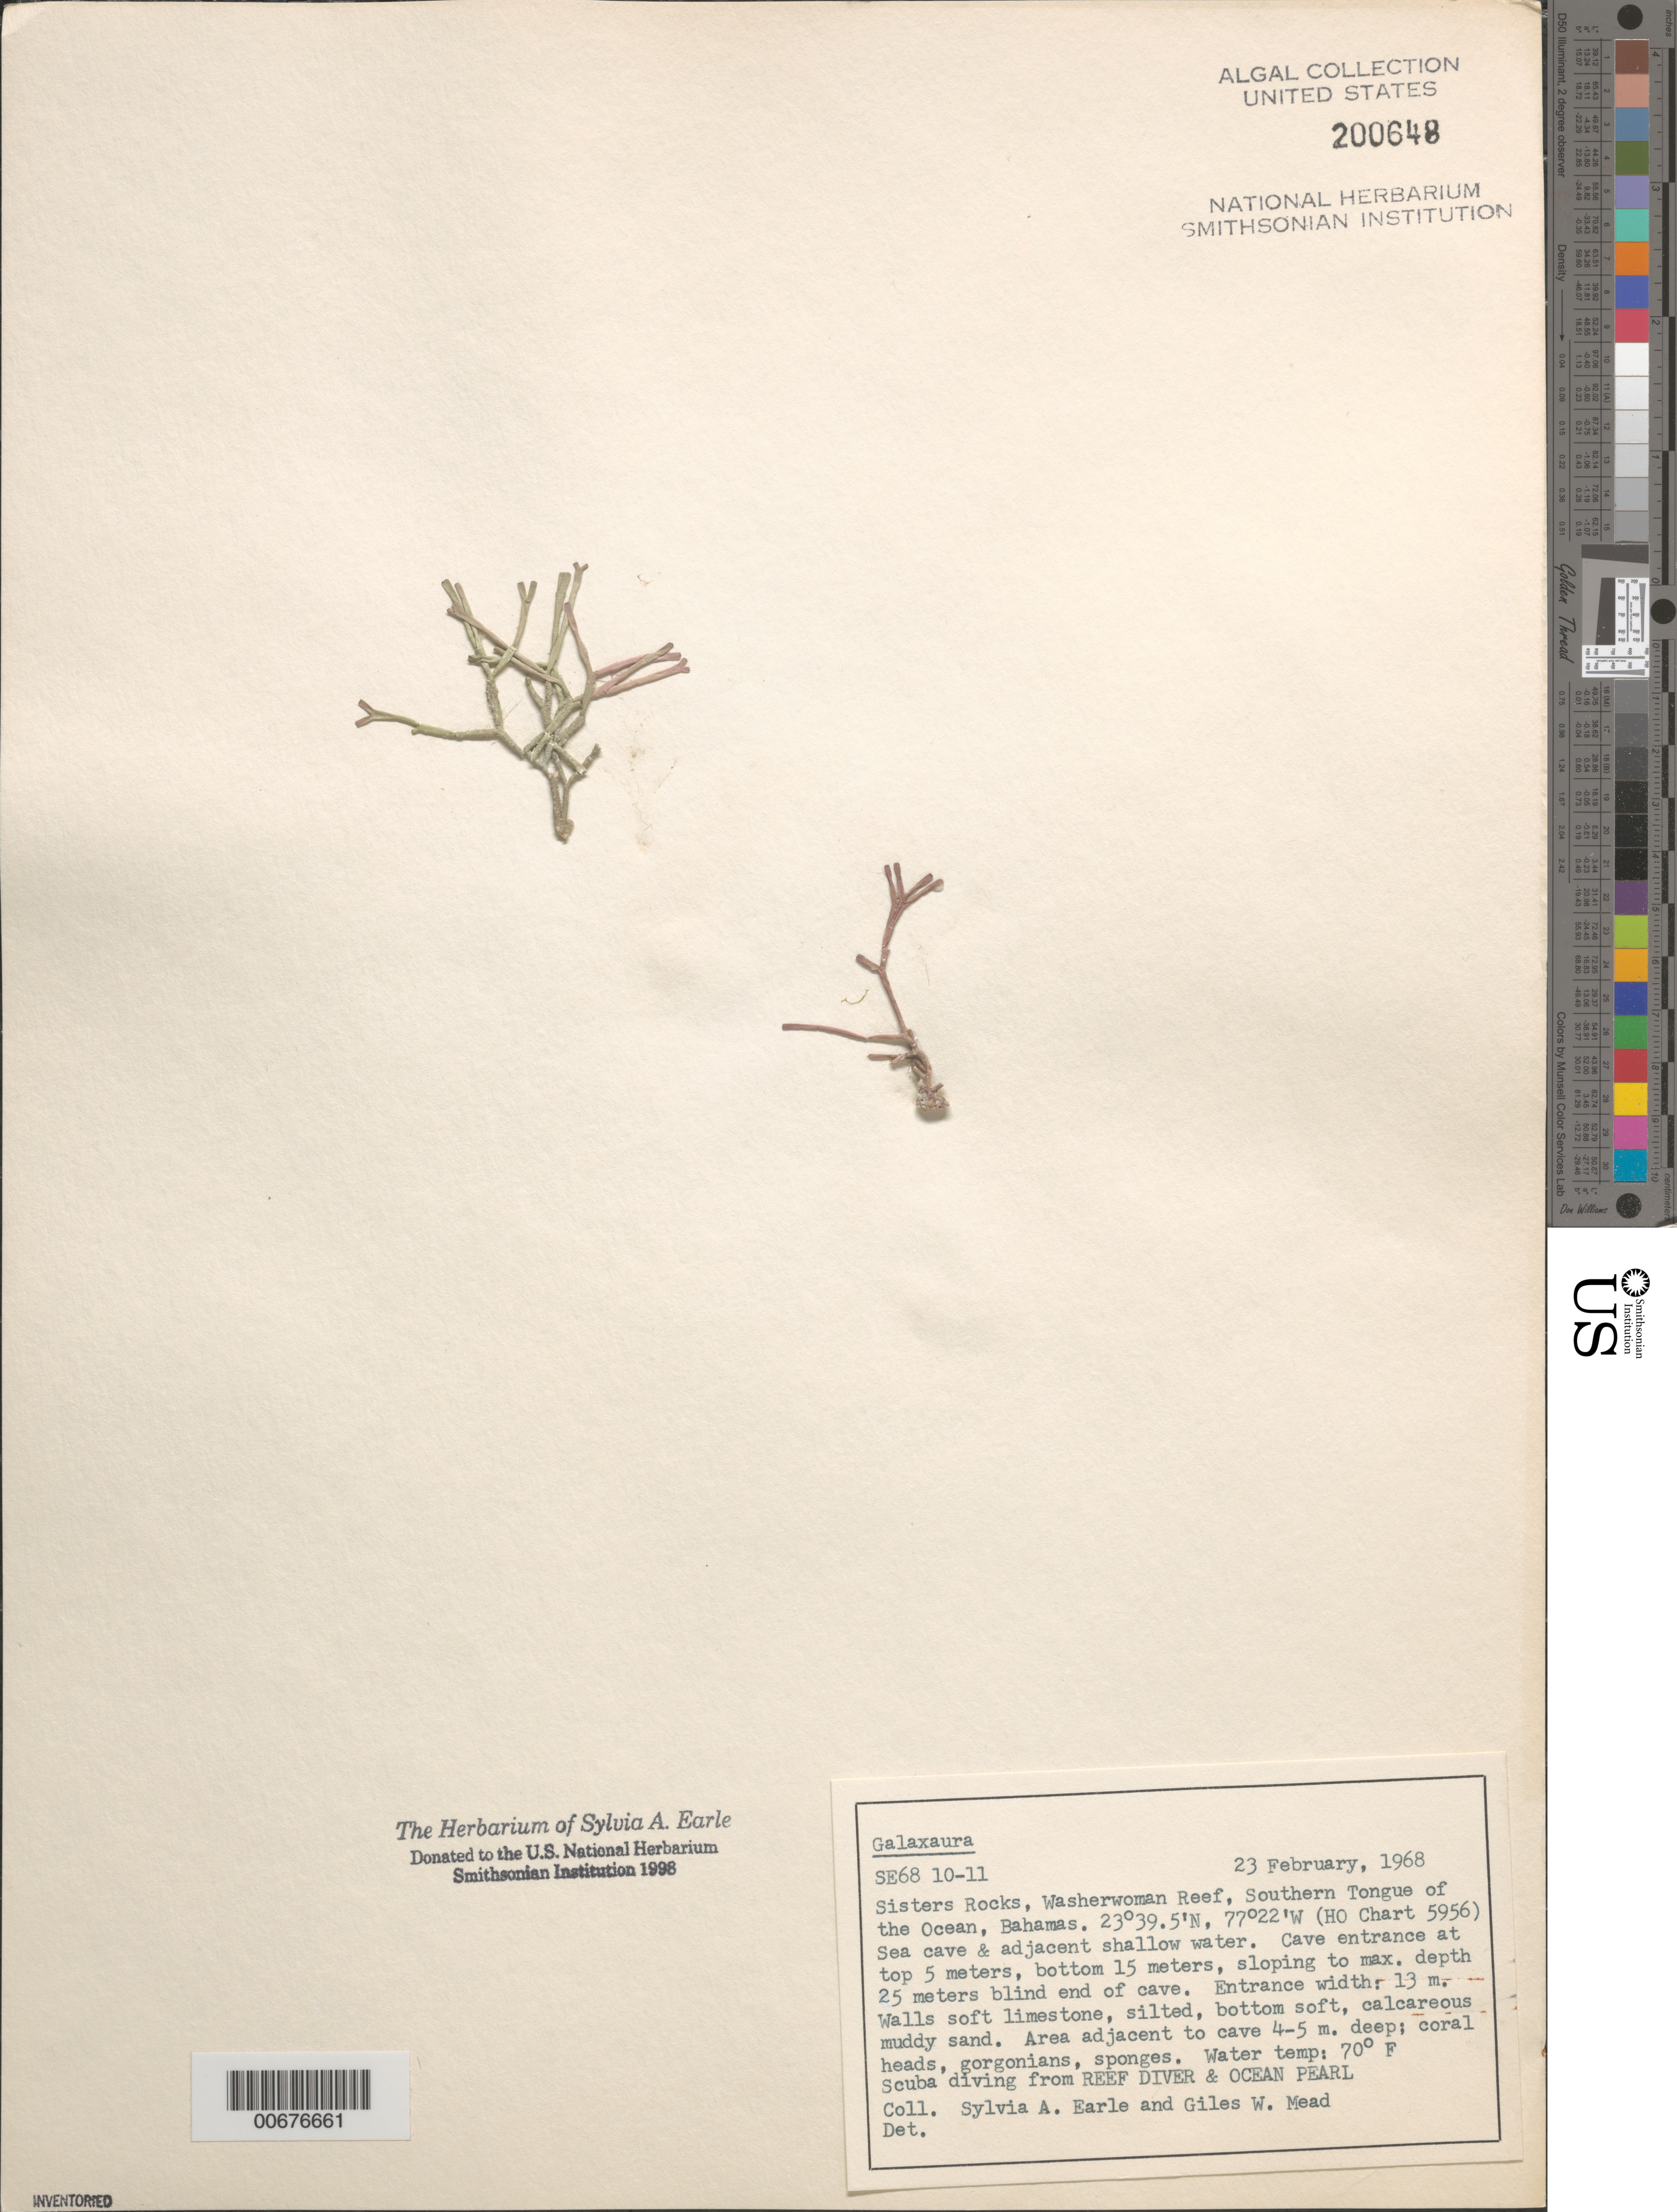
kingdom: Plantae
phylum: Rhodophyta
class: Florideophyceae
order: Nemaliales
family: Galaxauraceae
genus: Galaxaura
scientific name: Galaxaura sp.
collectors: S. A. Earle & G. W. Mead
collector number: SE 6810-11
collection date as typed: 23 Feb 1968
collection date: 1968-02-23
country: Bahamas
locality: Sisters Rocks, Washerwoman Reef, Southern Tongue of the Ocean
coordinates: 23 39.5' N, 77 22' W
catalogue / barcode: US 200648